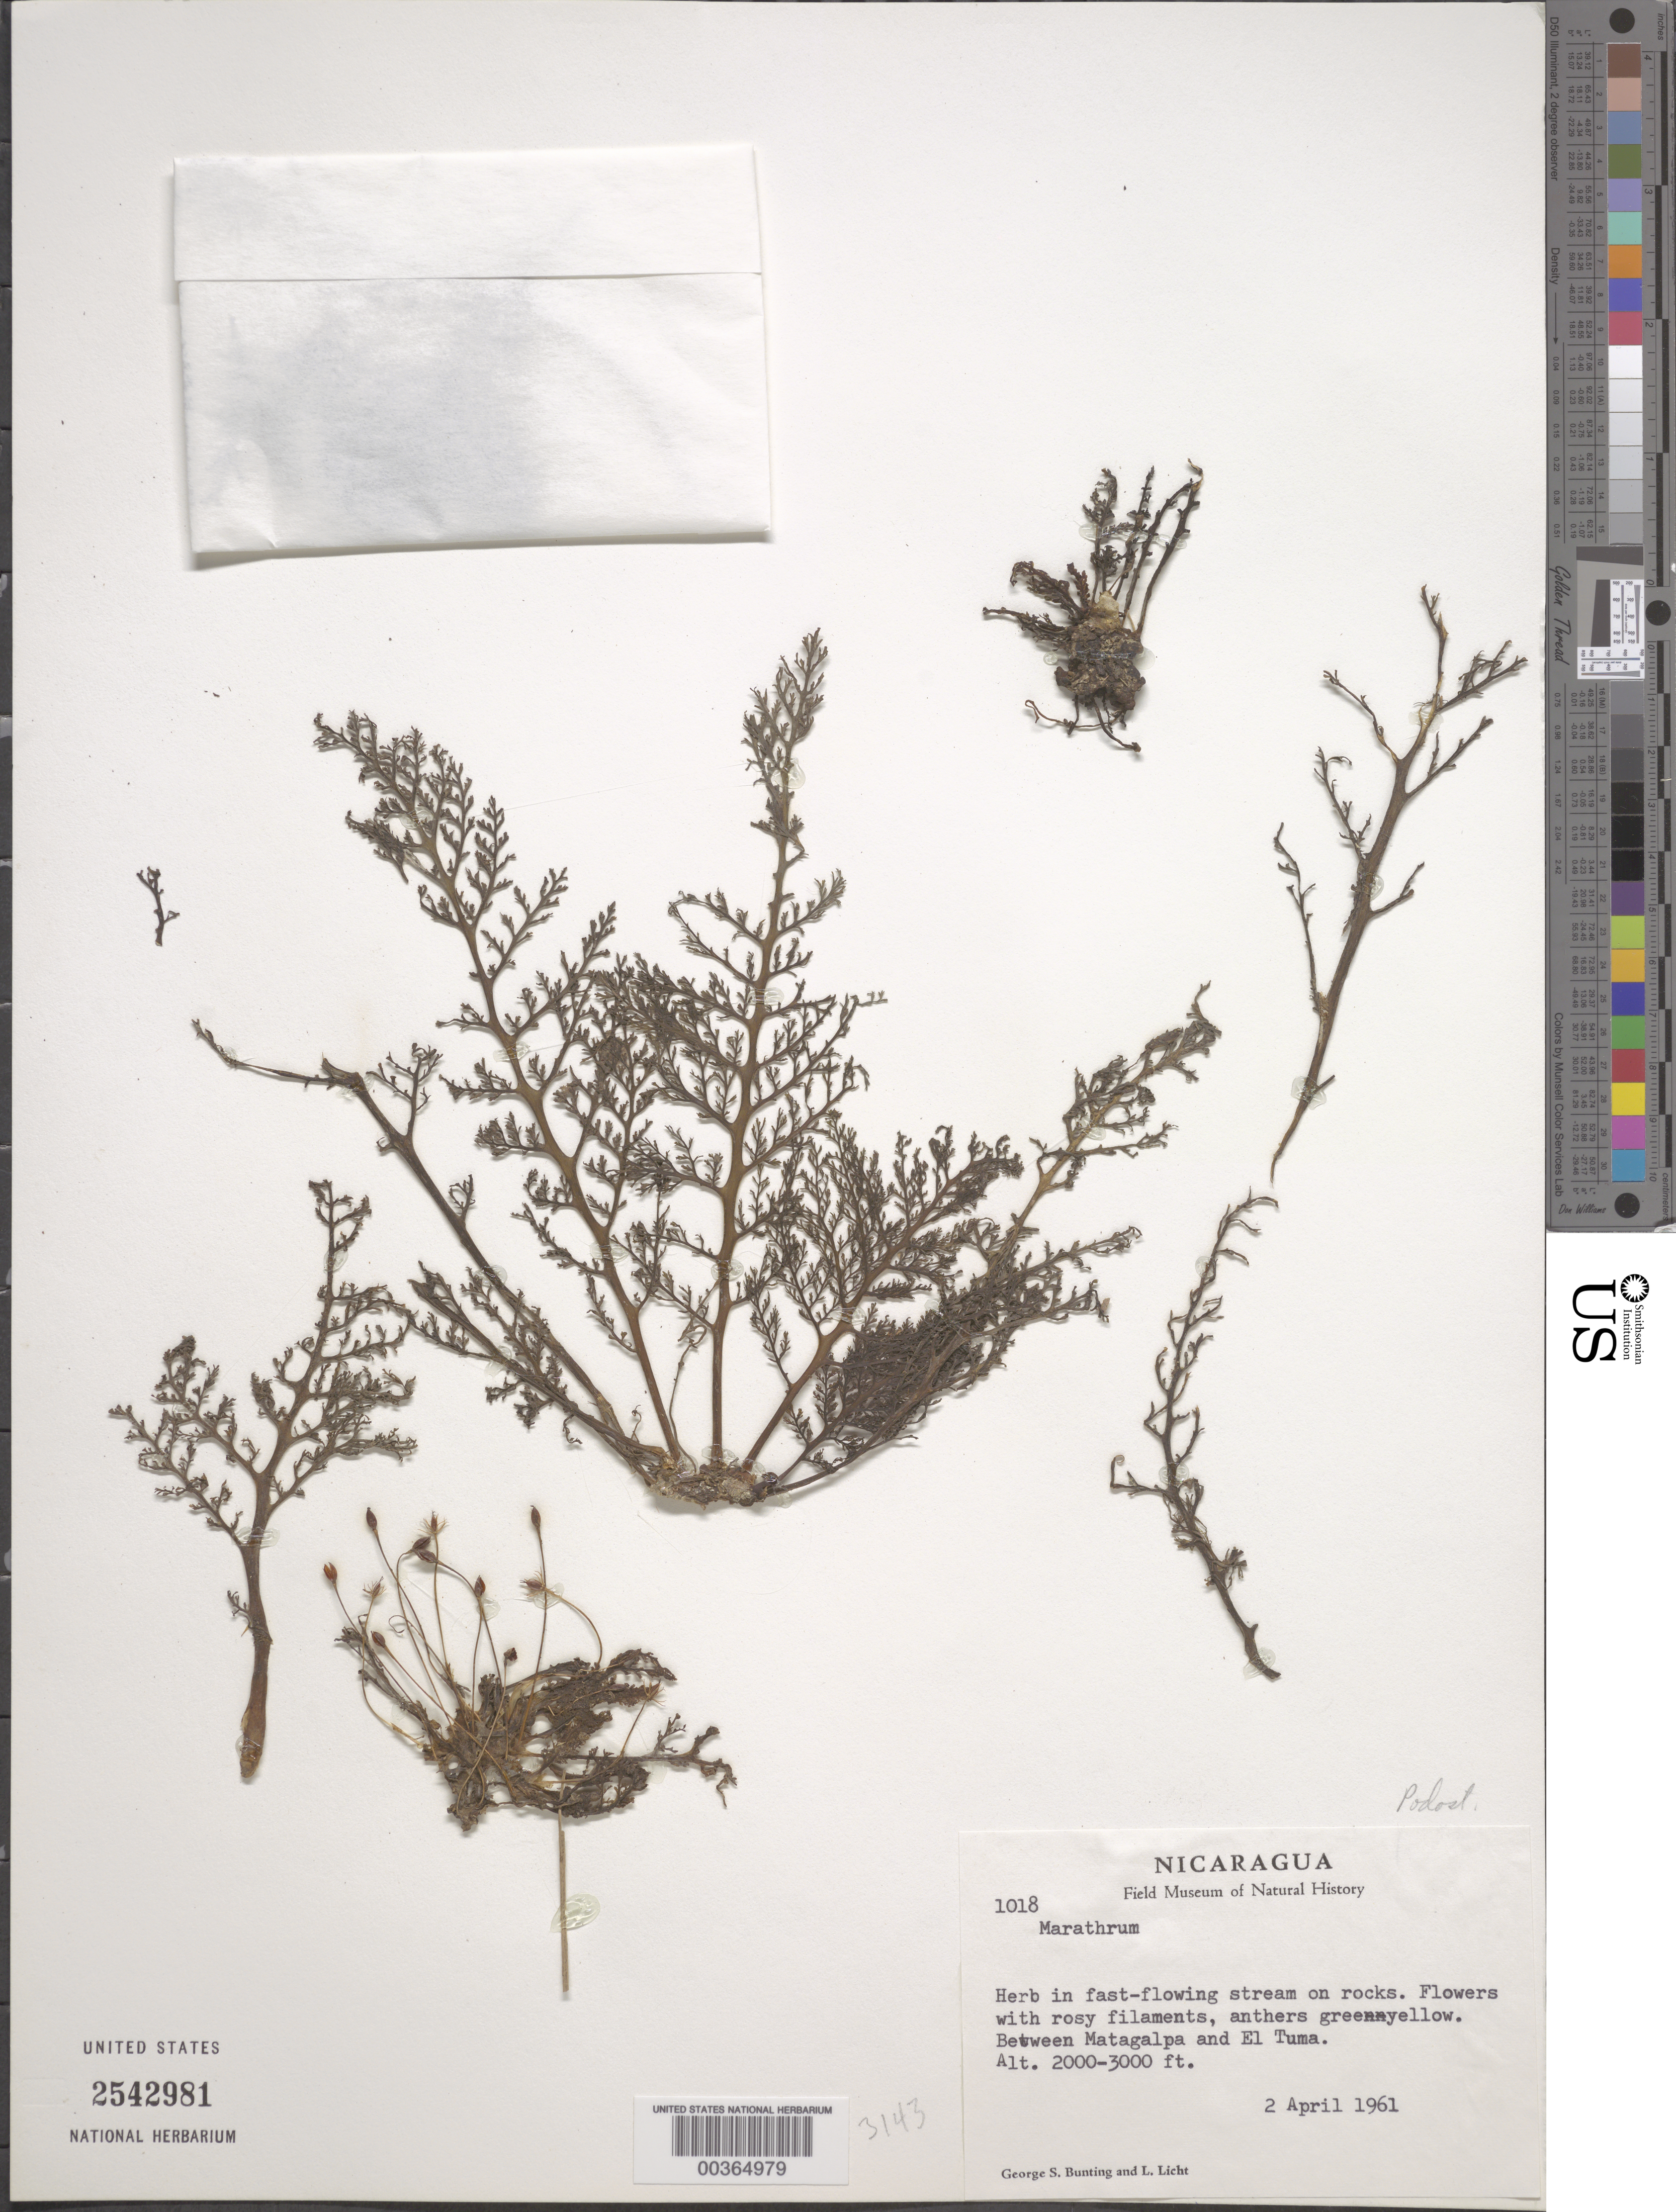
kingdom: Plantae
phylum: Tracheophyta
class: Magnoliopsida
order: Malpighiales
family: Podostemaceae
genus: Marathrum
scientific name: Marathrum sp.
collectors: G. S. Bunting & L. Licht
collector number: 1018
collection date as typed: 02 Apr 1961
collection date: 1961-04-02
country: Nicaragua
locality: Between matagalpa and el tuma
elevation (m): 610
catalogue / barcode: US 2542981